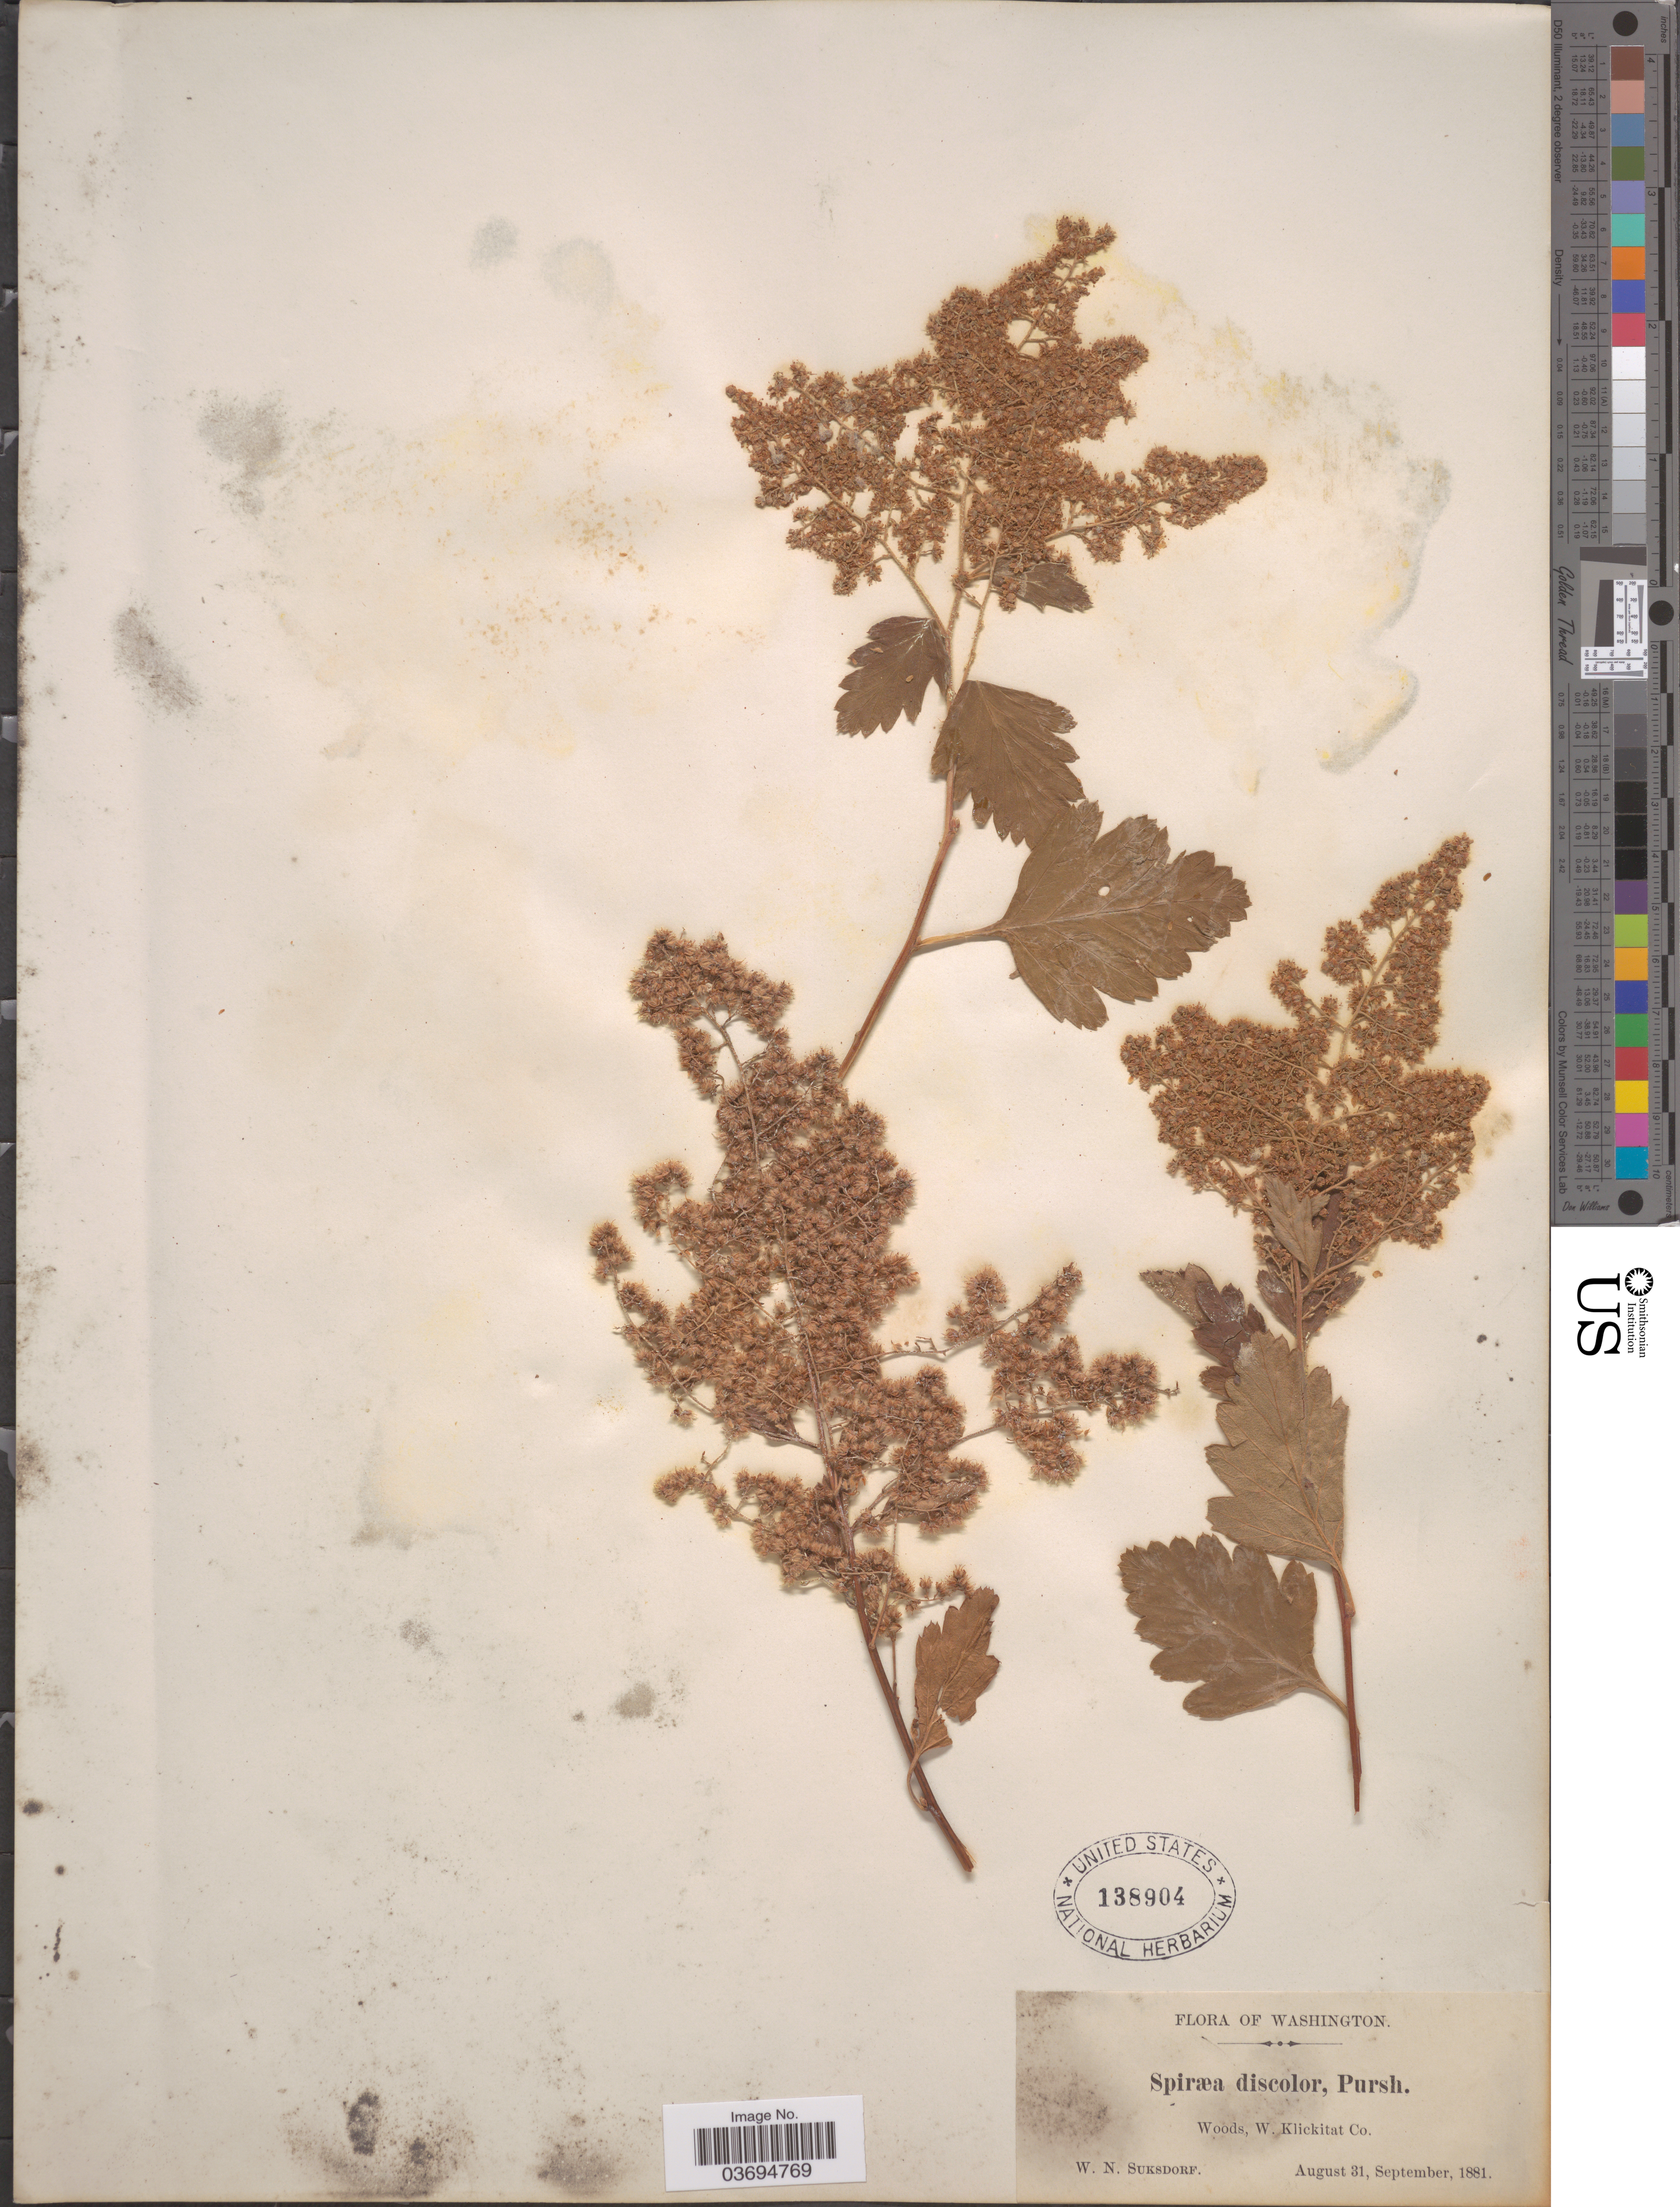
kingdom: Plantae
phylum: Tracheophyta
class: Magnoliopsida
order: Rosales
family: Rosaceae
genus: Holodiscus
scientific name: Holodiscus discolor var. discolor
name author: (Pursh) Maxim.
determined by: Strong, Mark T., (BOT), Smithsonian Institution - National Museum of Natural History (UNITED STATES)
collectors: W. N. Suksdorf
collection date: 1881-08-31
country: United States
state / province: Washington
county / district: Klickitat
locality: Woods, W. Klickitat Co.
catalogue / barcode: US 138904